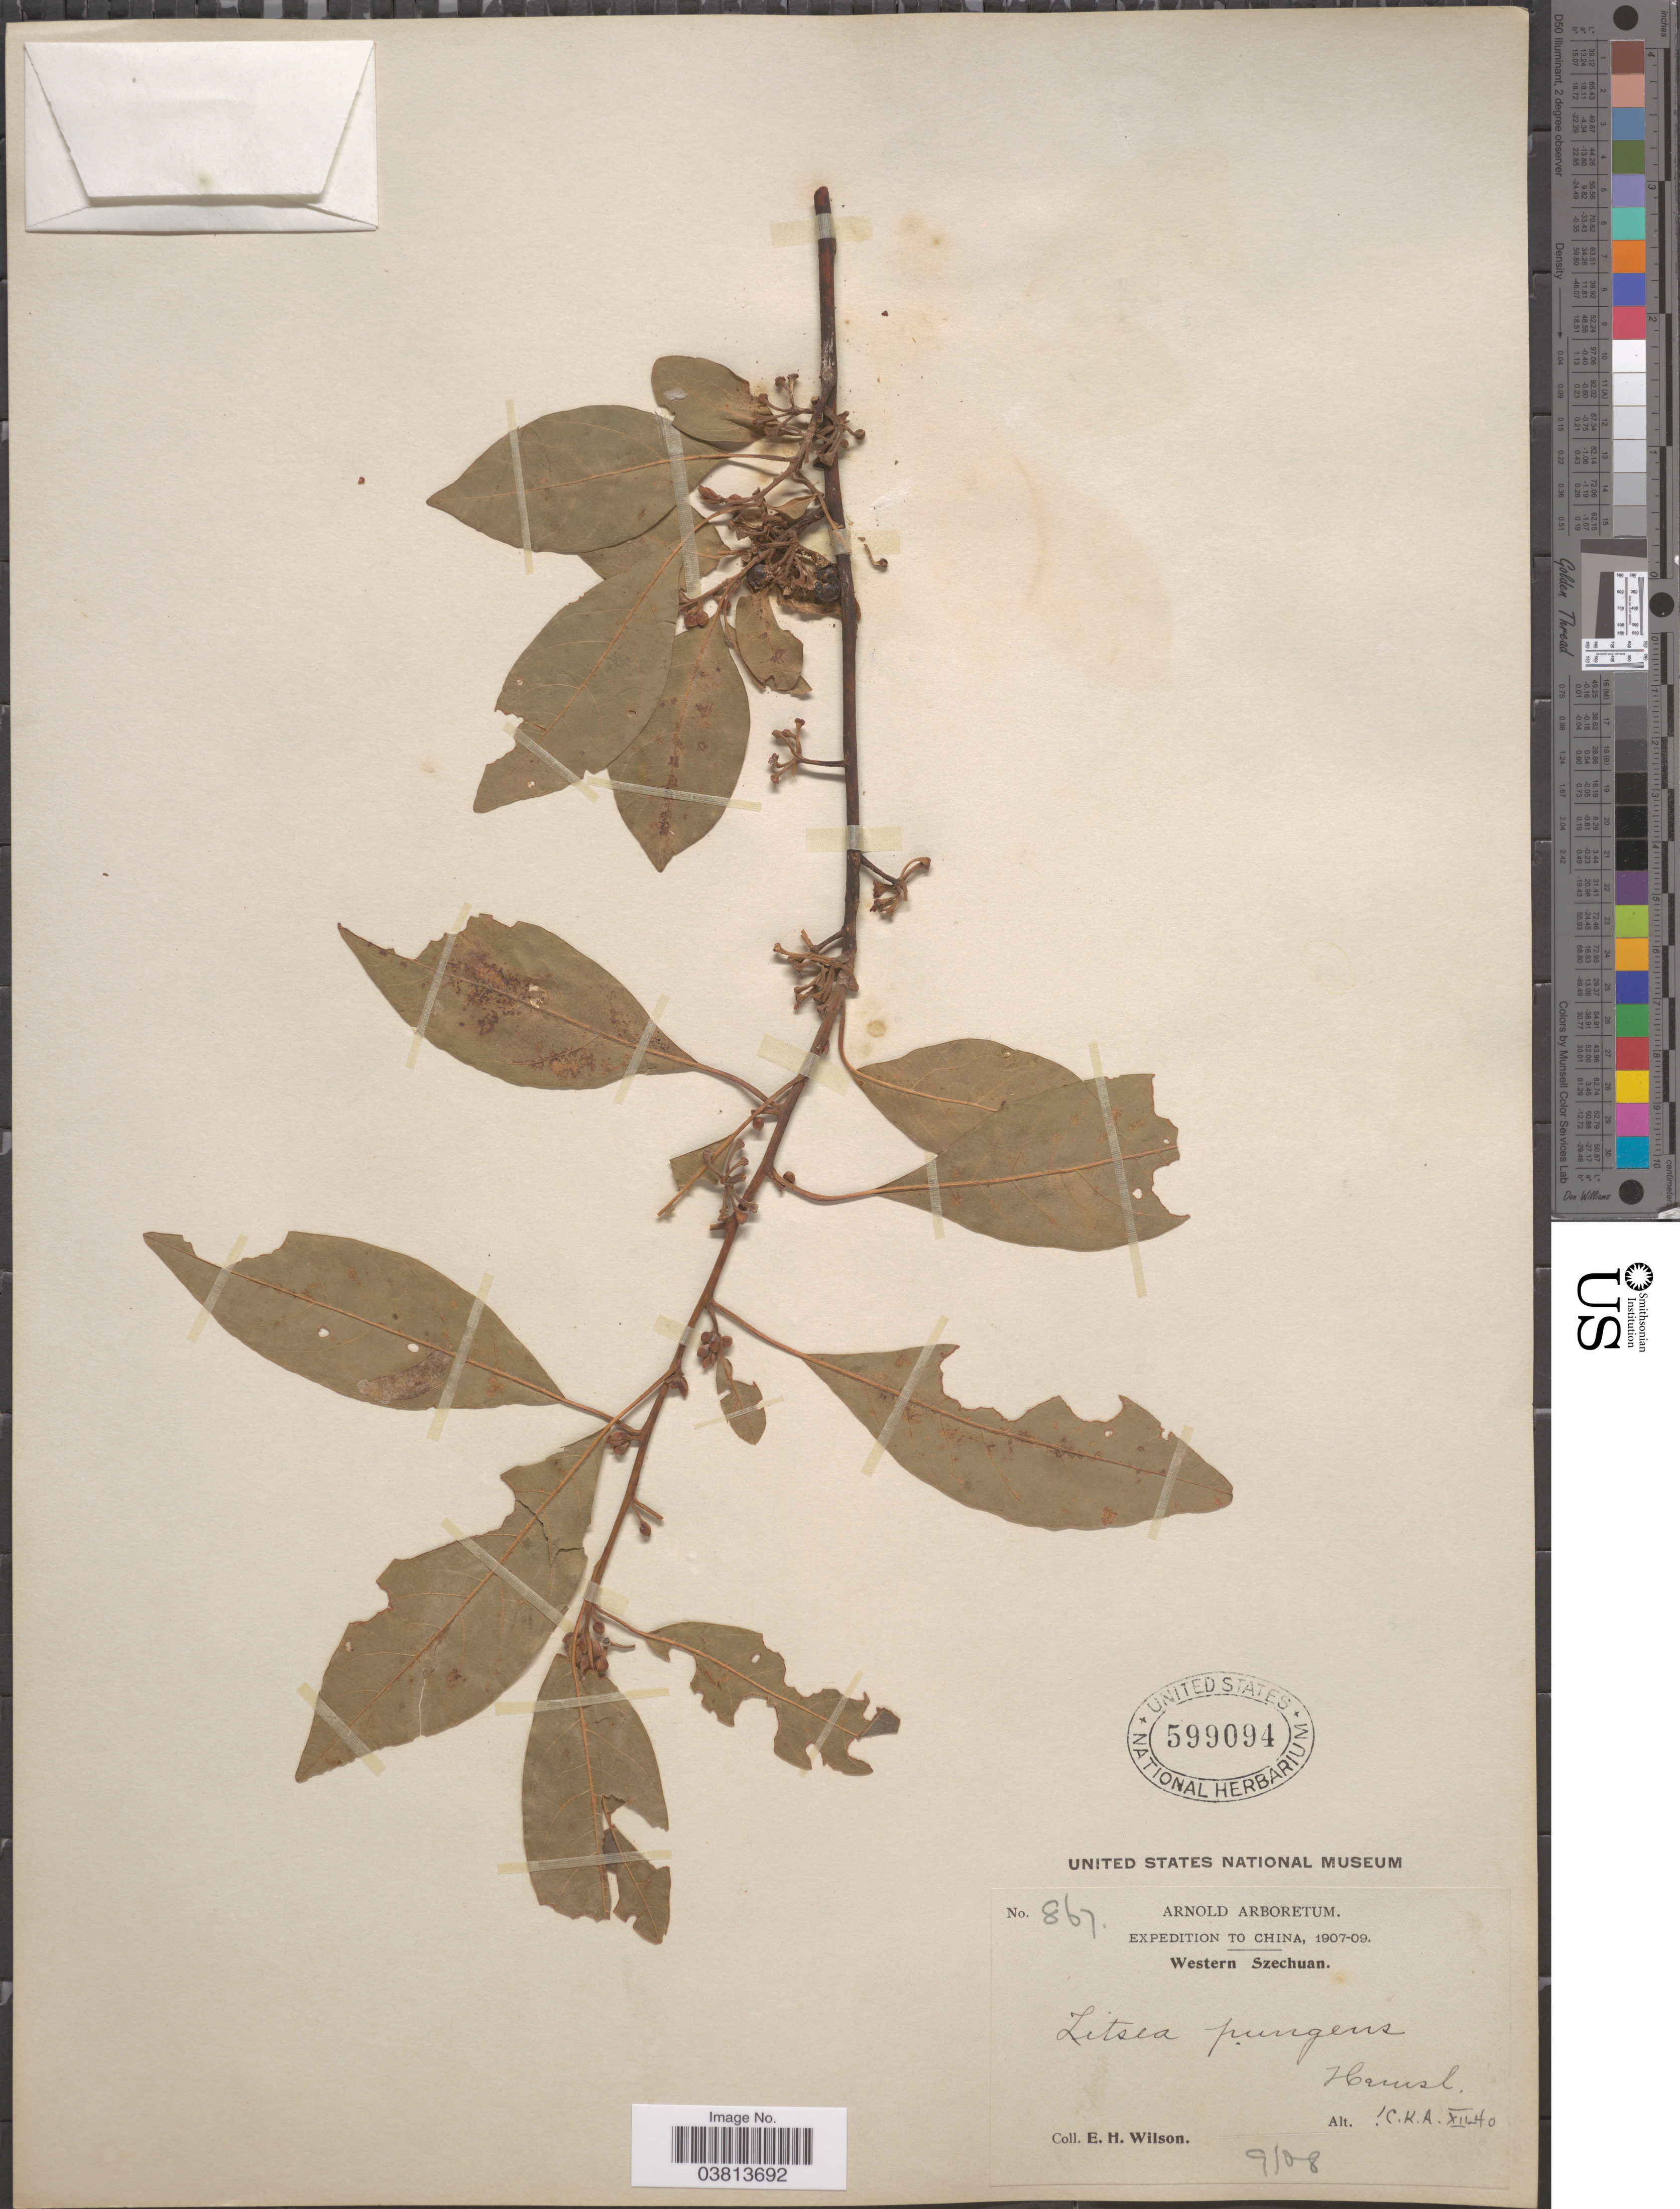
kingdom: Plantae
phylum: Tracheophyta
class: Magnoliopsida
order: Laurales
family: Lauraceae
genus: Litsea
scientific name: Litsea pungens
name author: Hemsl.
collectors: E. Wilson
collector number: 867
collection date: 1908-09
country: China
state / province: Sichuan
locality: Western Szechuan.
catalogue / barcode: US 599094